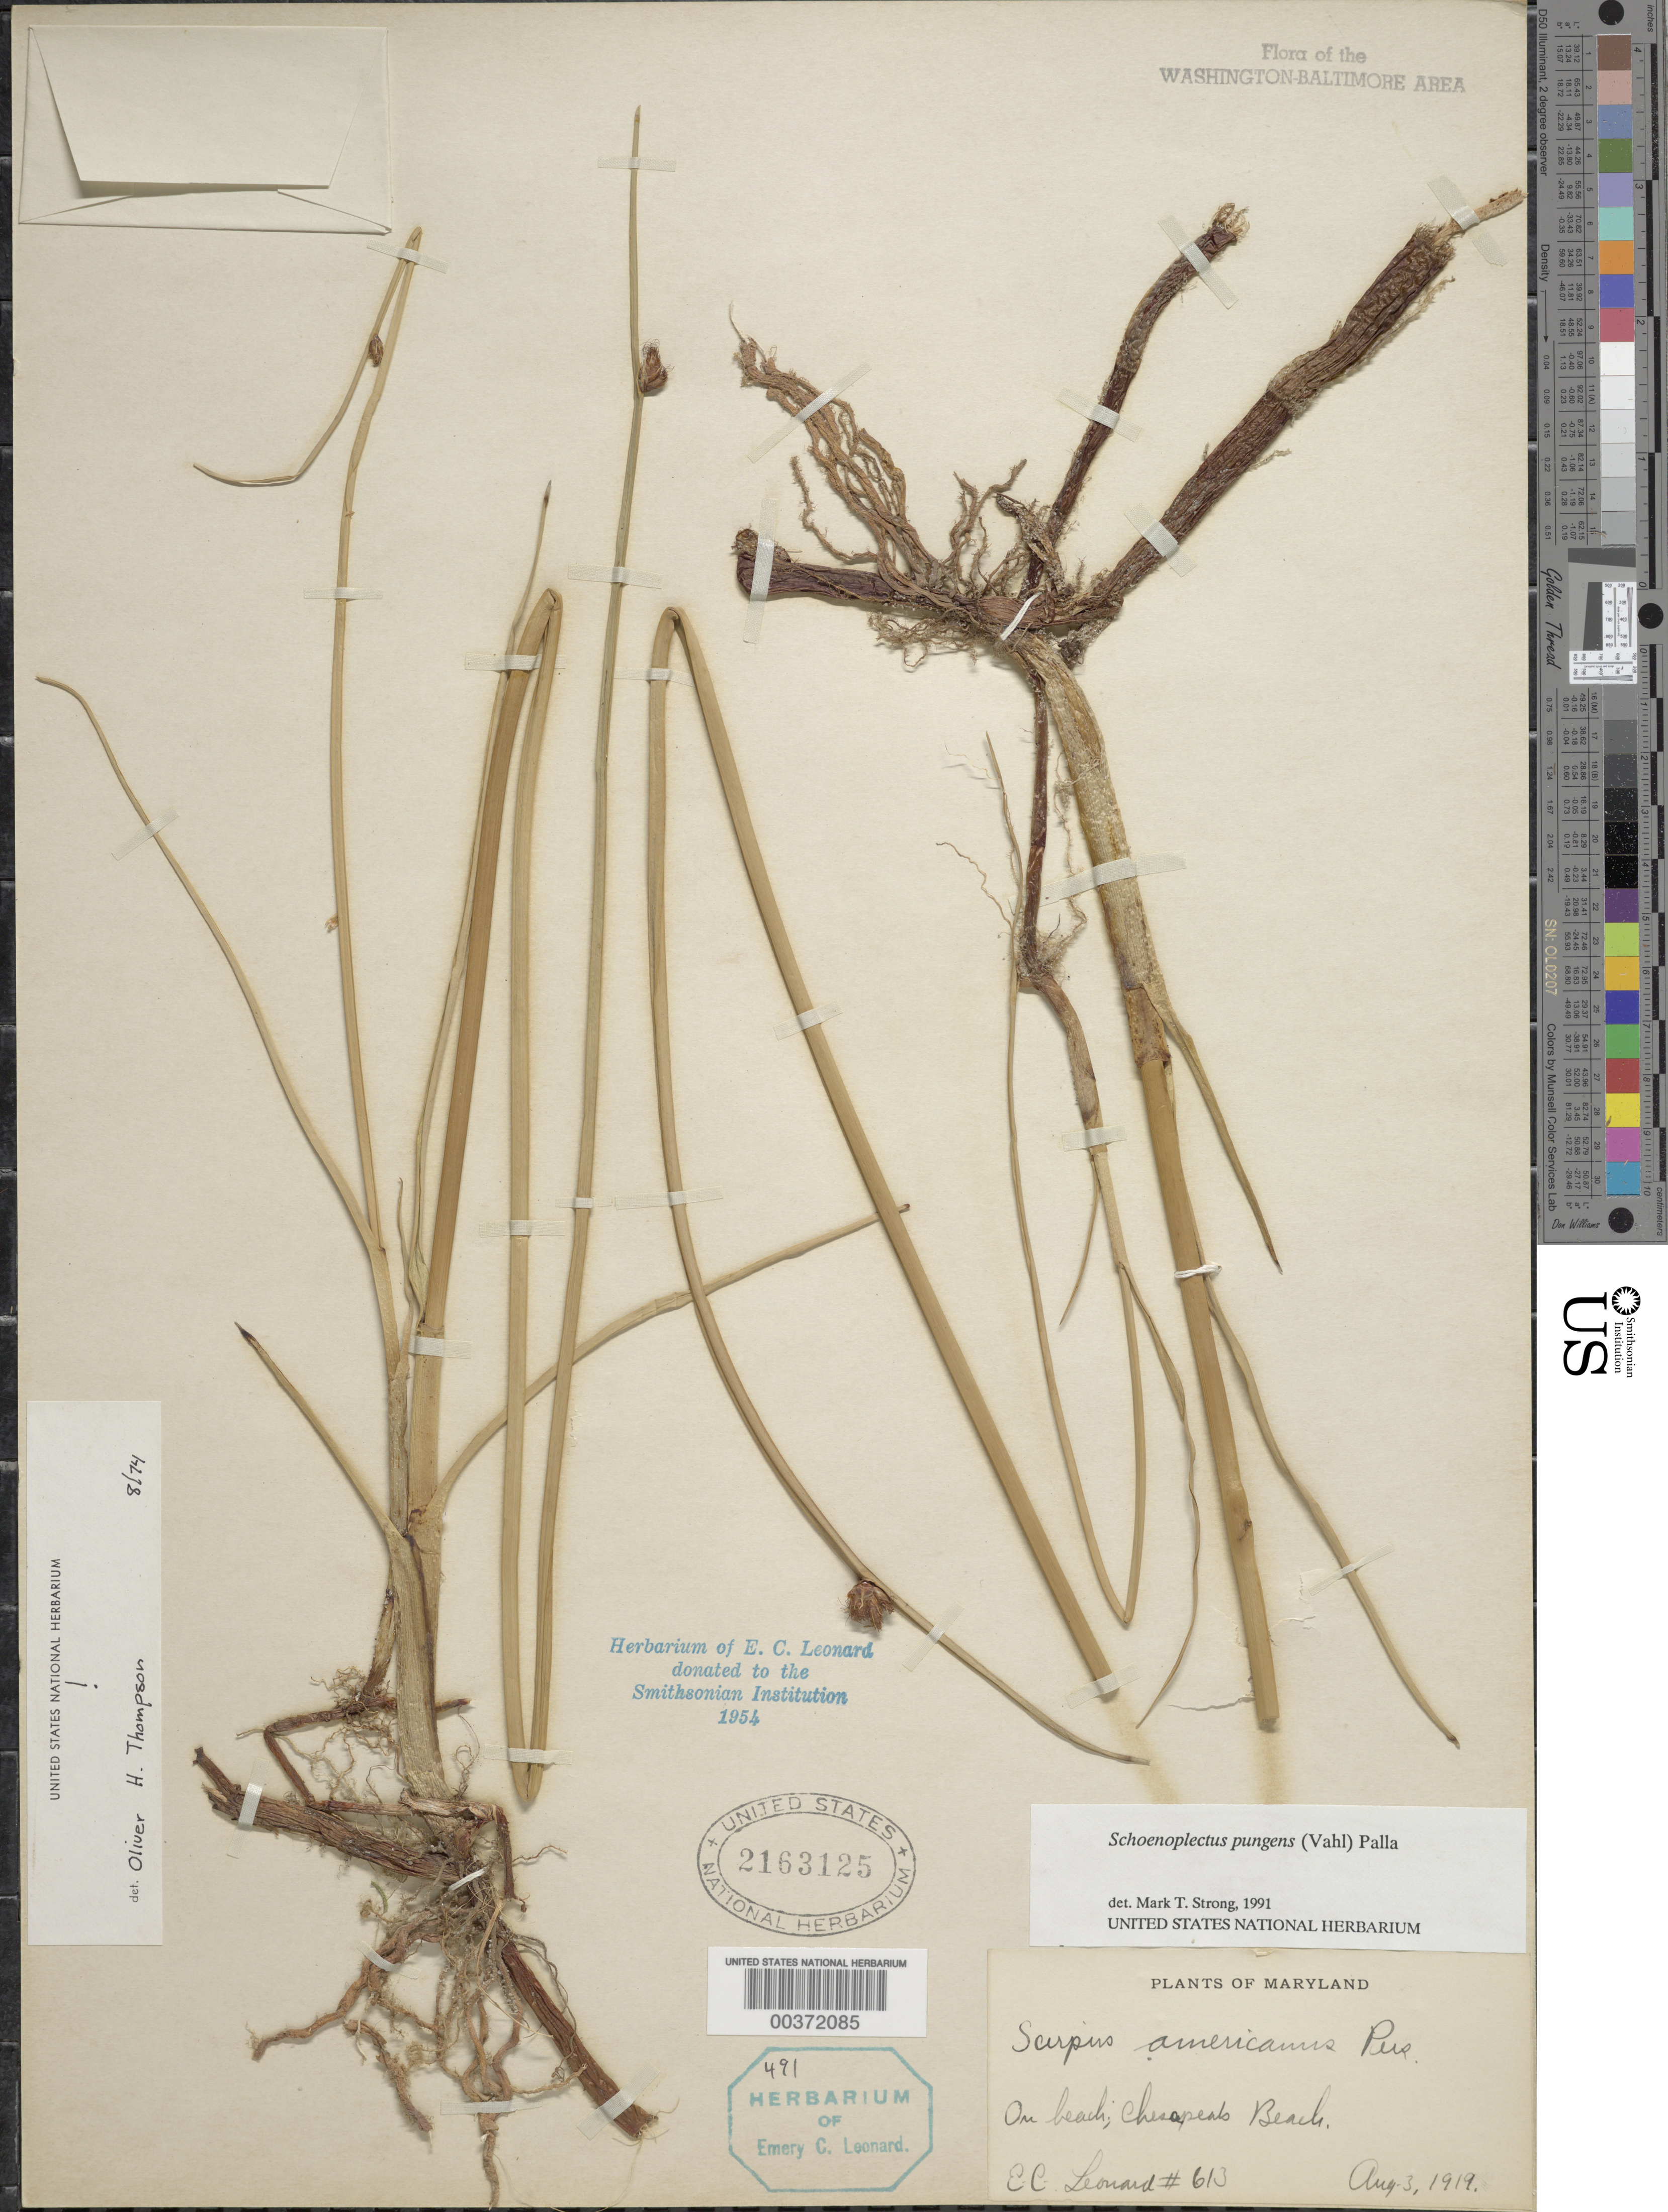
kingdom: Plantae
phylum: Tracheophyta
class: Liliopsida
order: Poales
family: Cyperaceae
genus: Schoenoplectus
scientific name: Schoenoplectus americanus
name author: (Pers.) Volkart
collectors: E. C. Leonard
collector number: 613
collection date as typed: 03 Aug 1919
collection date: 1919-08-03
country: United States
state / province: Maryland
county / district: Calvert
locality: Chesapeake Beach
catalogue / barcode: US 2163125